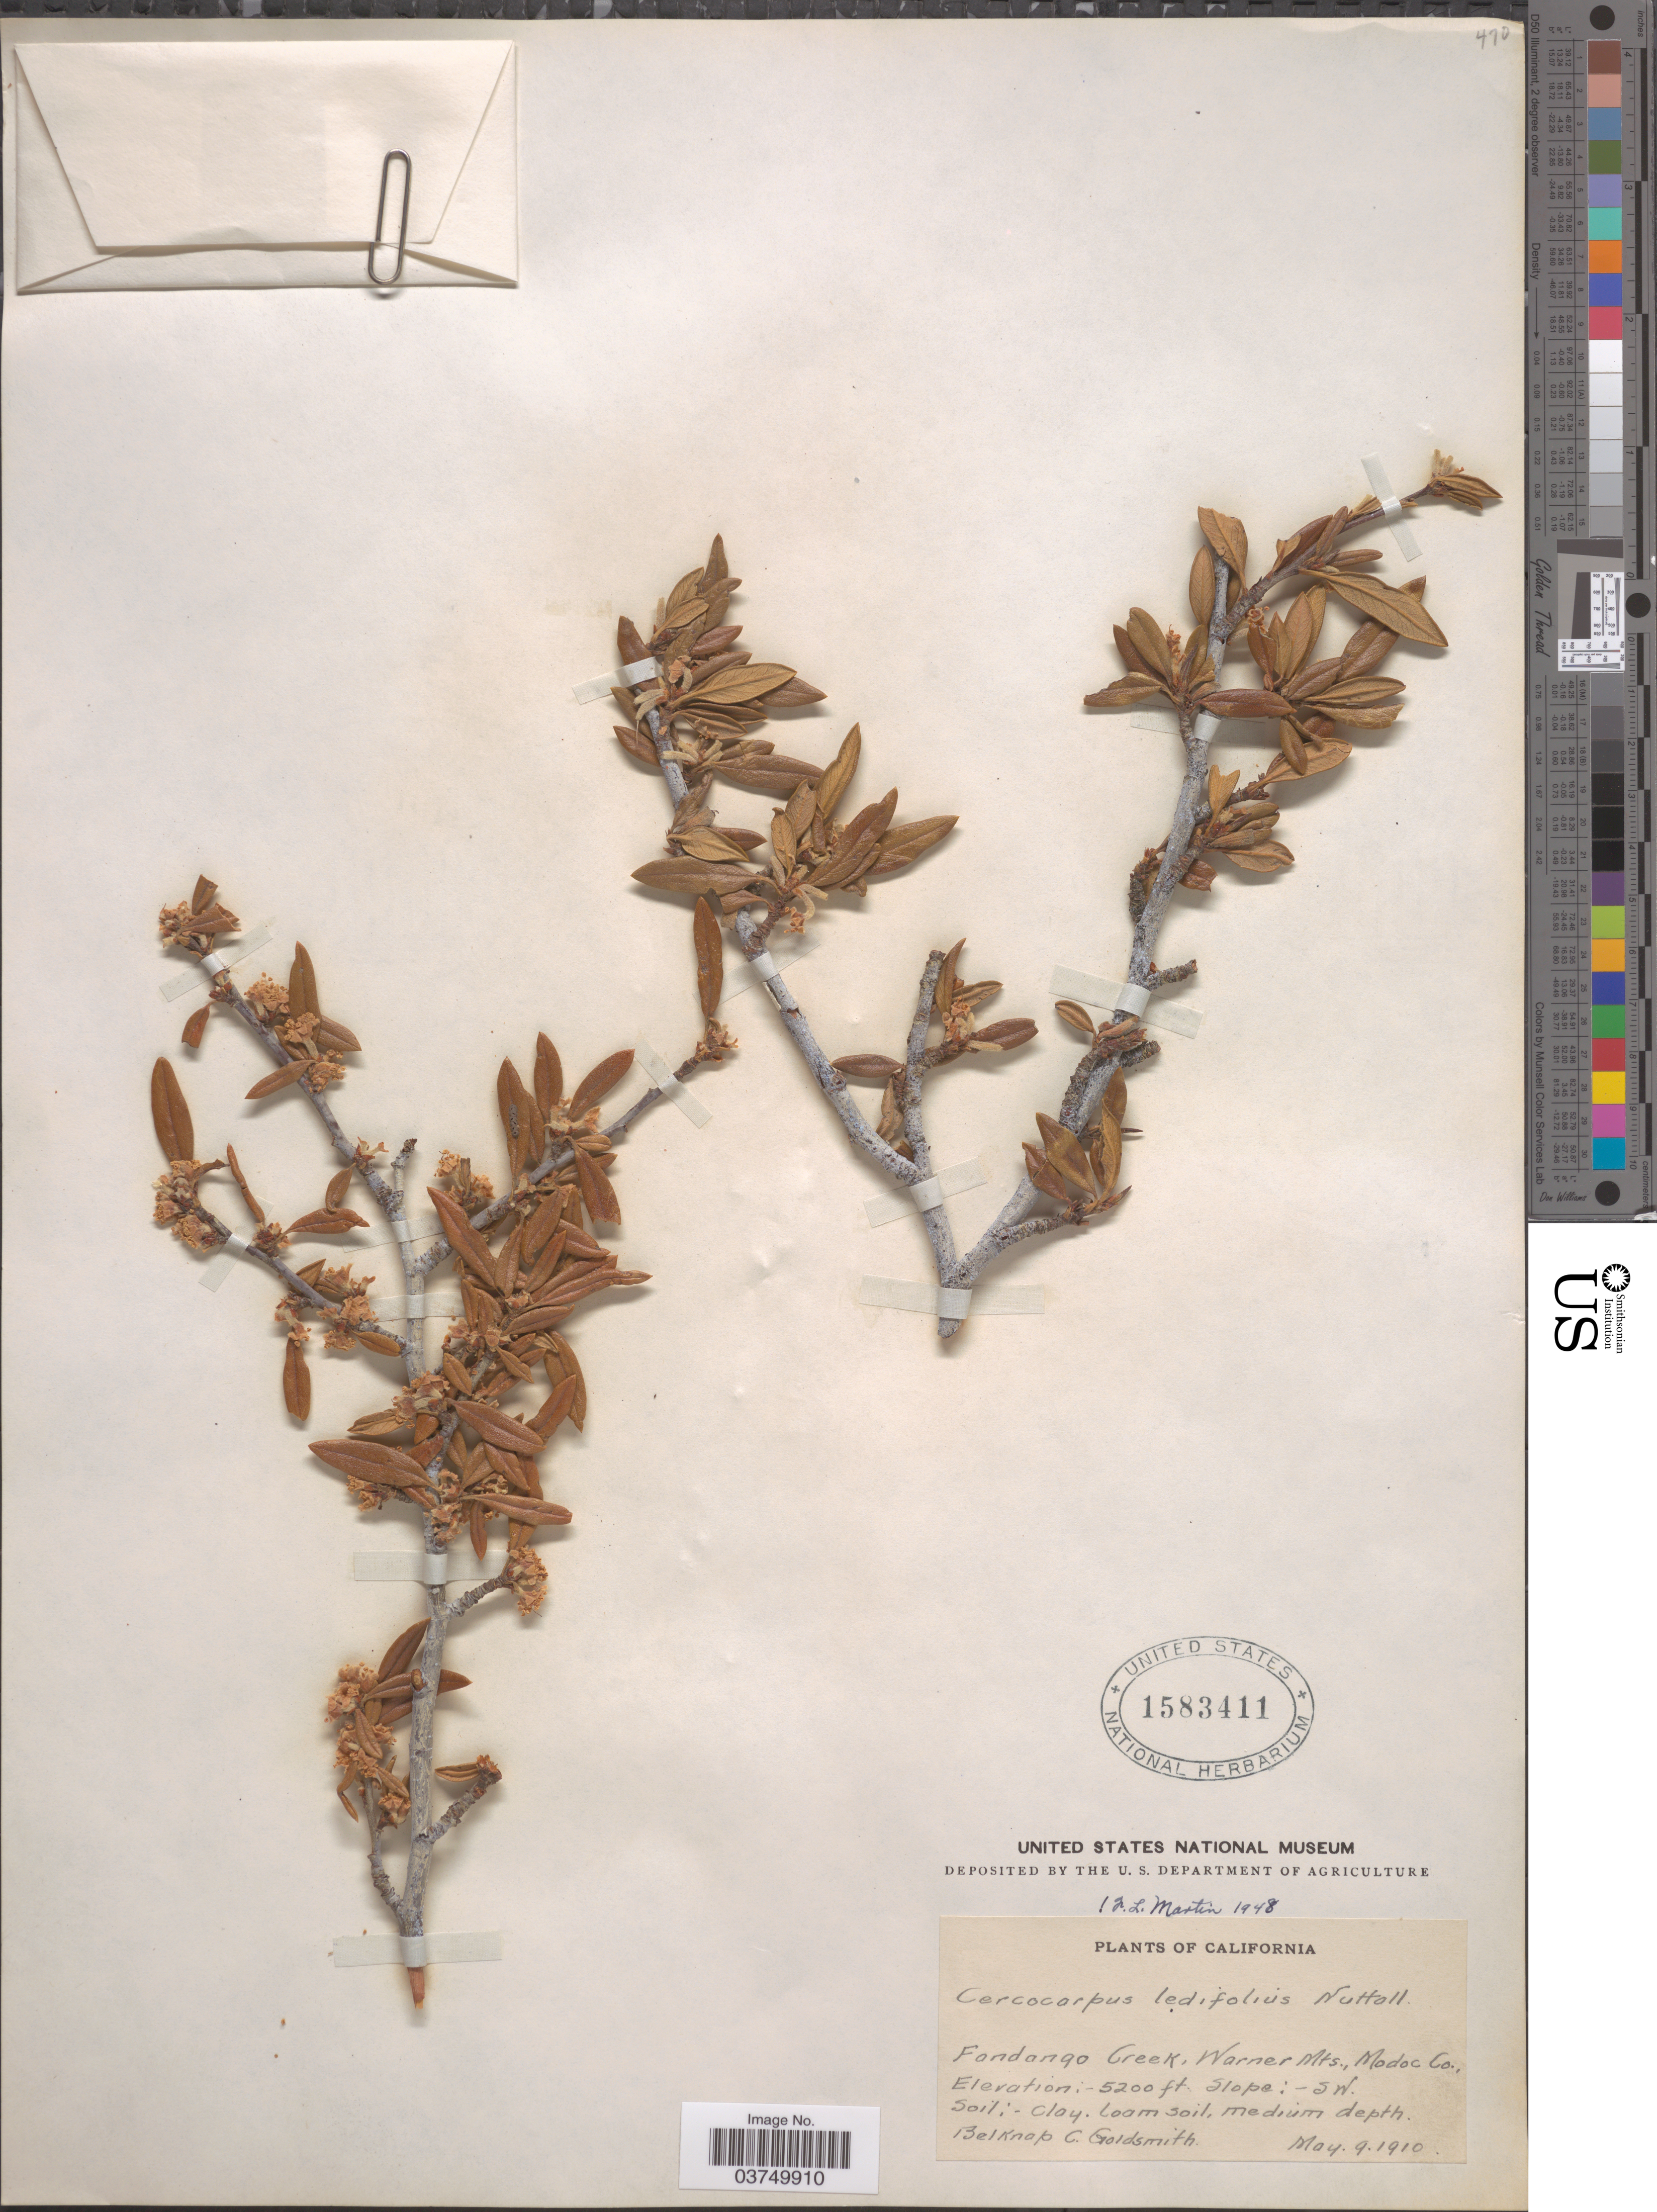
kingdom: Plantae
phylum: Tracheophyta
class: Magnoliopsida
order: Rosales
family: Rosaceae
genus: Cercocarpus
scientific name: Cercocarpus ledifolius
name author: Nutt.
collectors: B. Goldsmith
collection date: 1910-05-09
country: United States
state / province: California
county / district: Modoc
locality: Fondango Creek, Warner Mts., Modoc Co.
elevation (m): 1585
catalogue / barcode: US 1583411